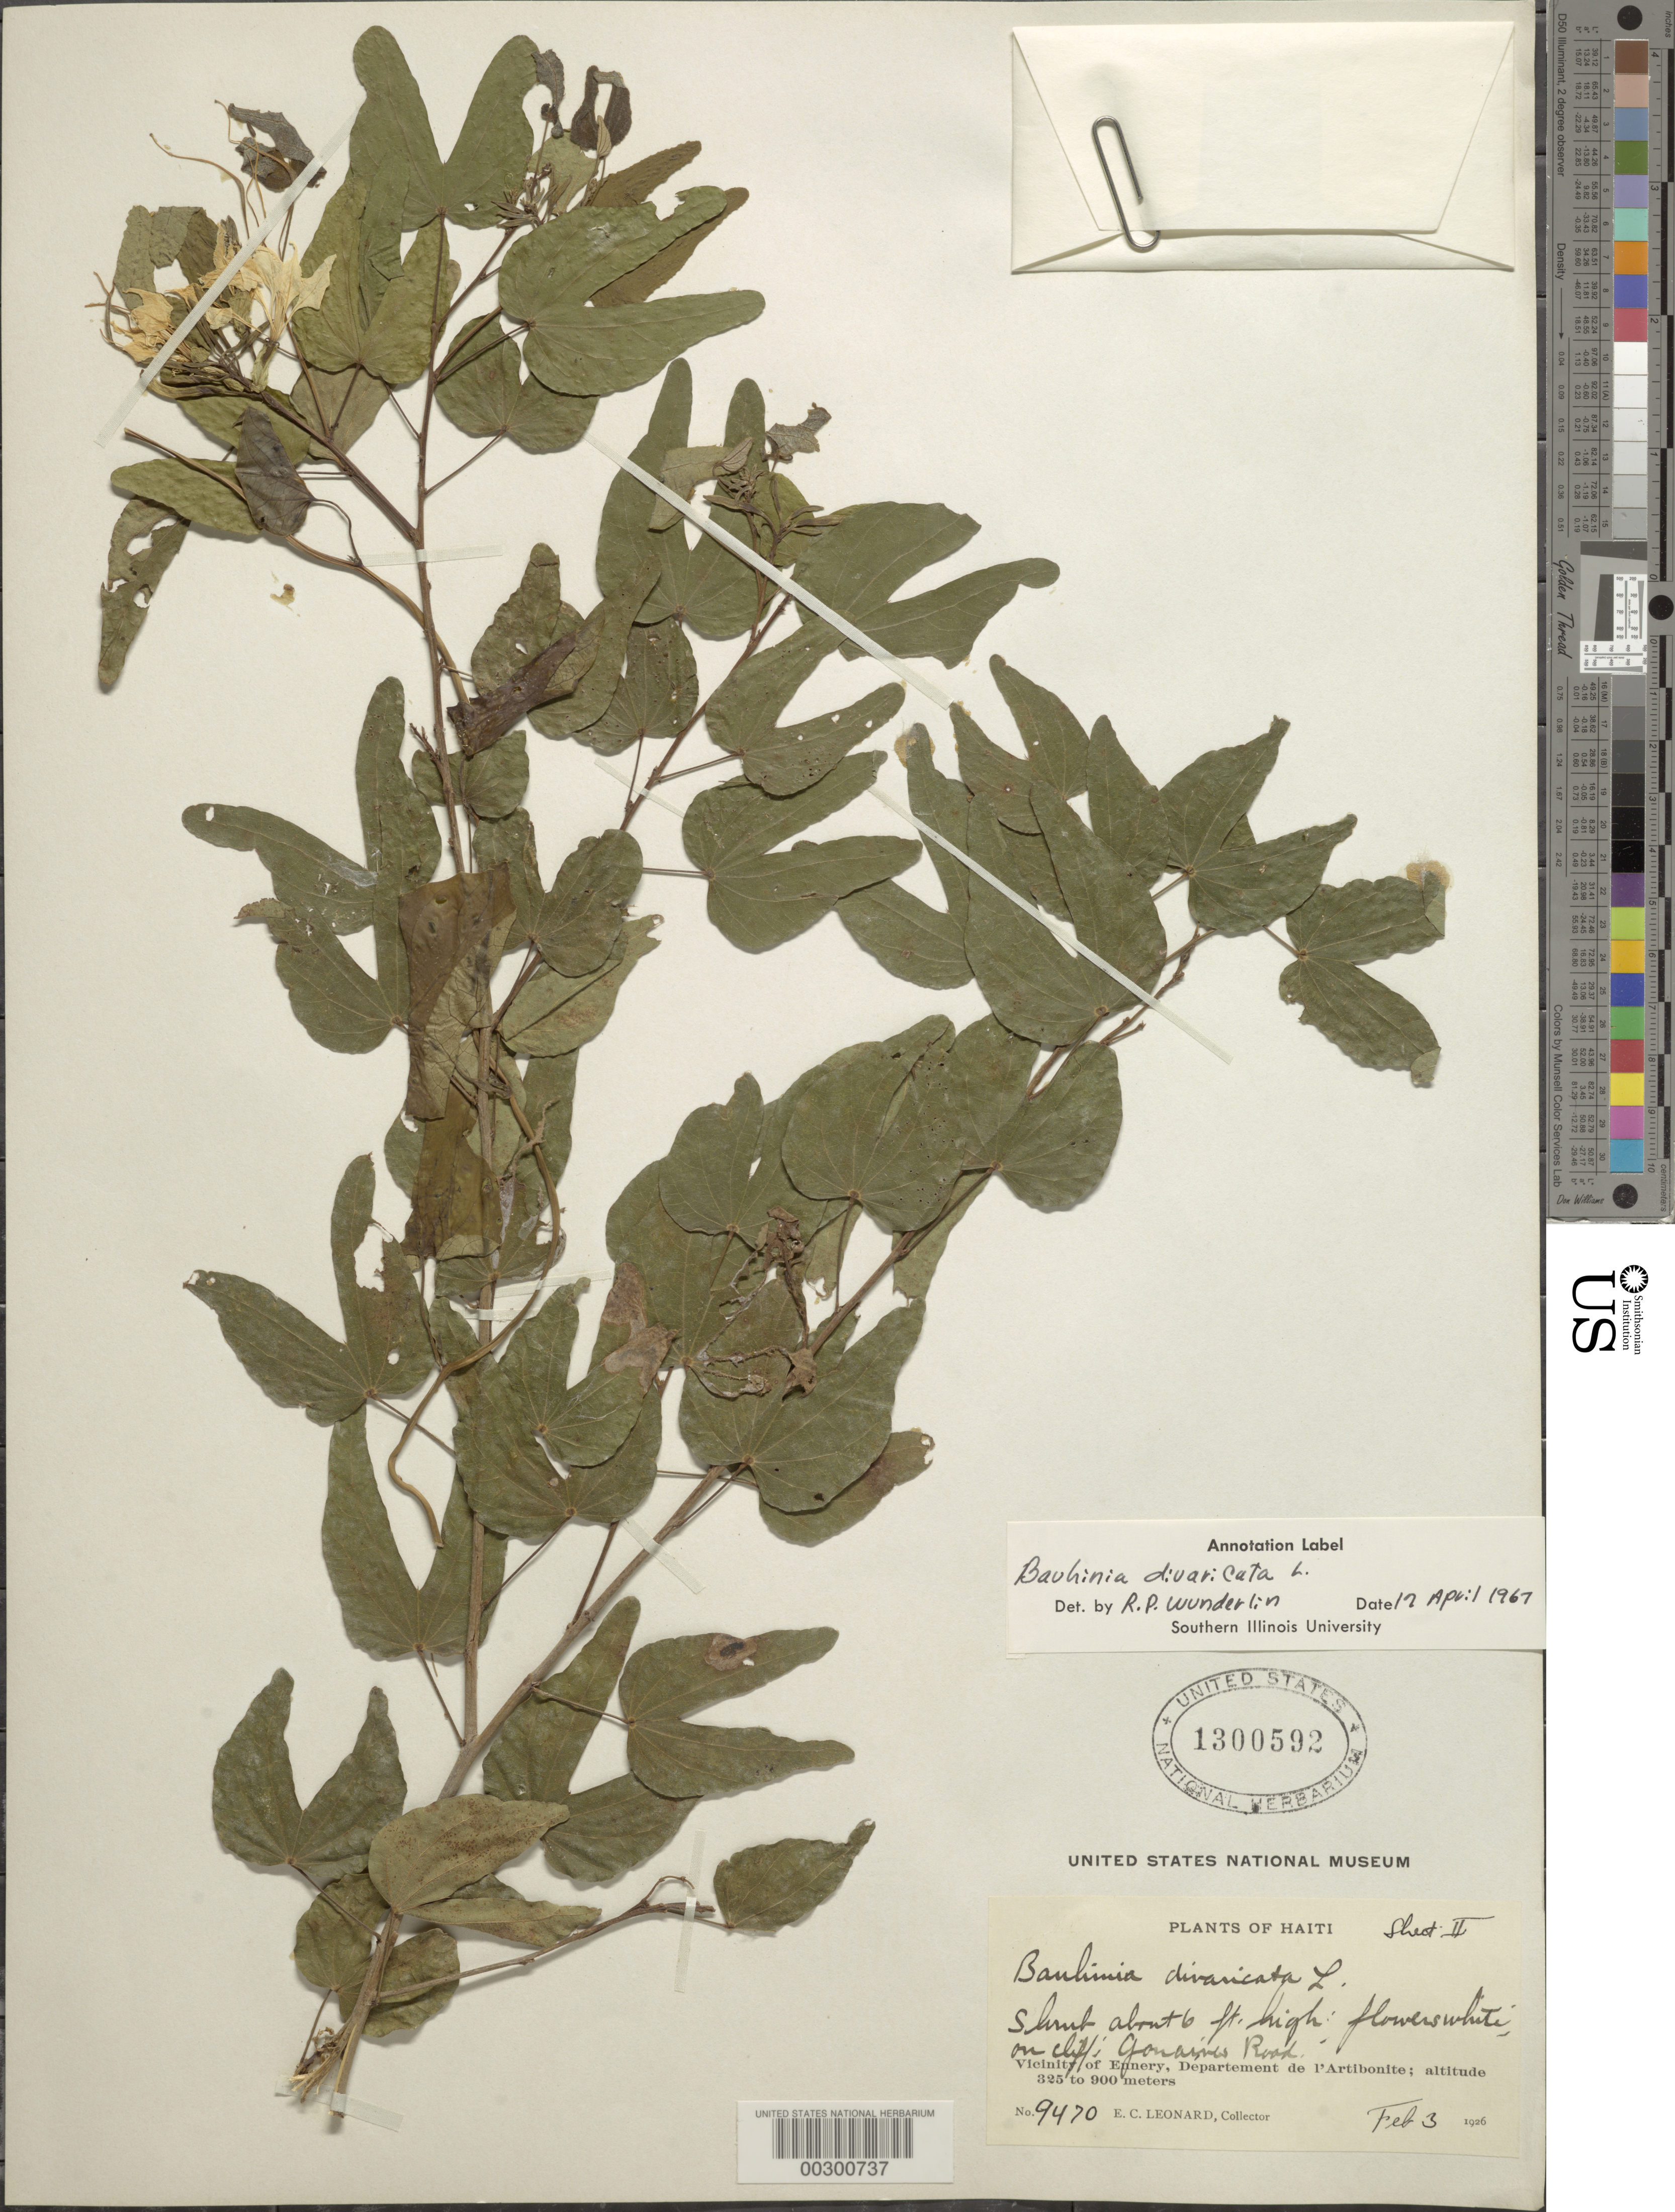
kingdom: Plantae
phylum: Tracheophyta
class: Magnoliopsida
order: Fabales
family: Fabaceae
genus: Bauhinia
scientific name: Bauhinia divaricata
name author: L.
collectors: E. C. Leonard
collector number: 9470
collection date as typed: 03 Feb 1926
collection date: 1926-02-03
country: Haiti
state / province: Artibonite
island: Hispaniola Island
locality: Vicinity of ennery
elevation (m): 325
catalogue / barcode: US 1300592